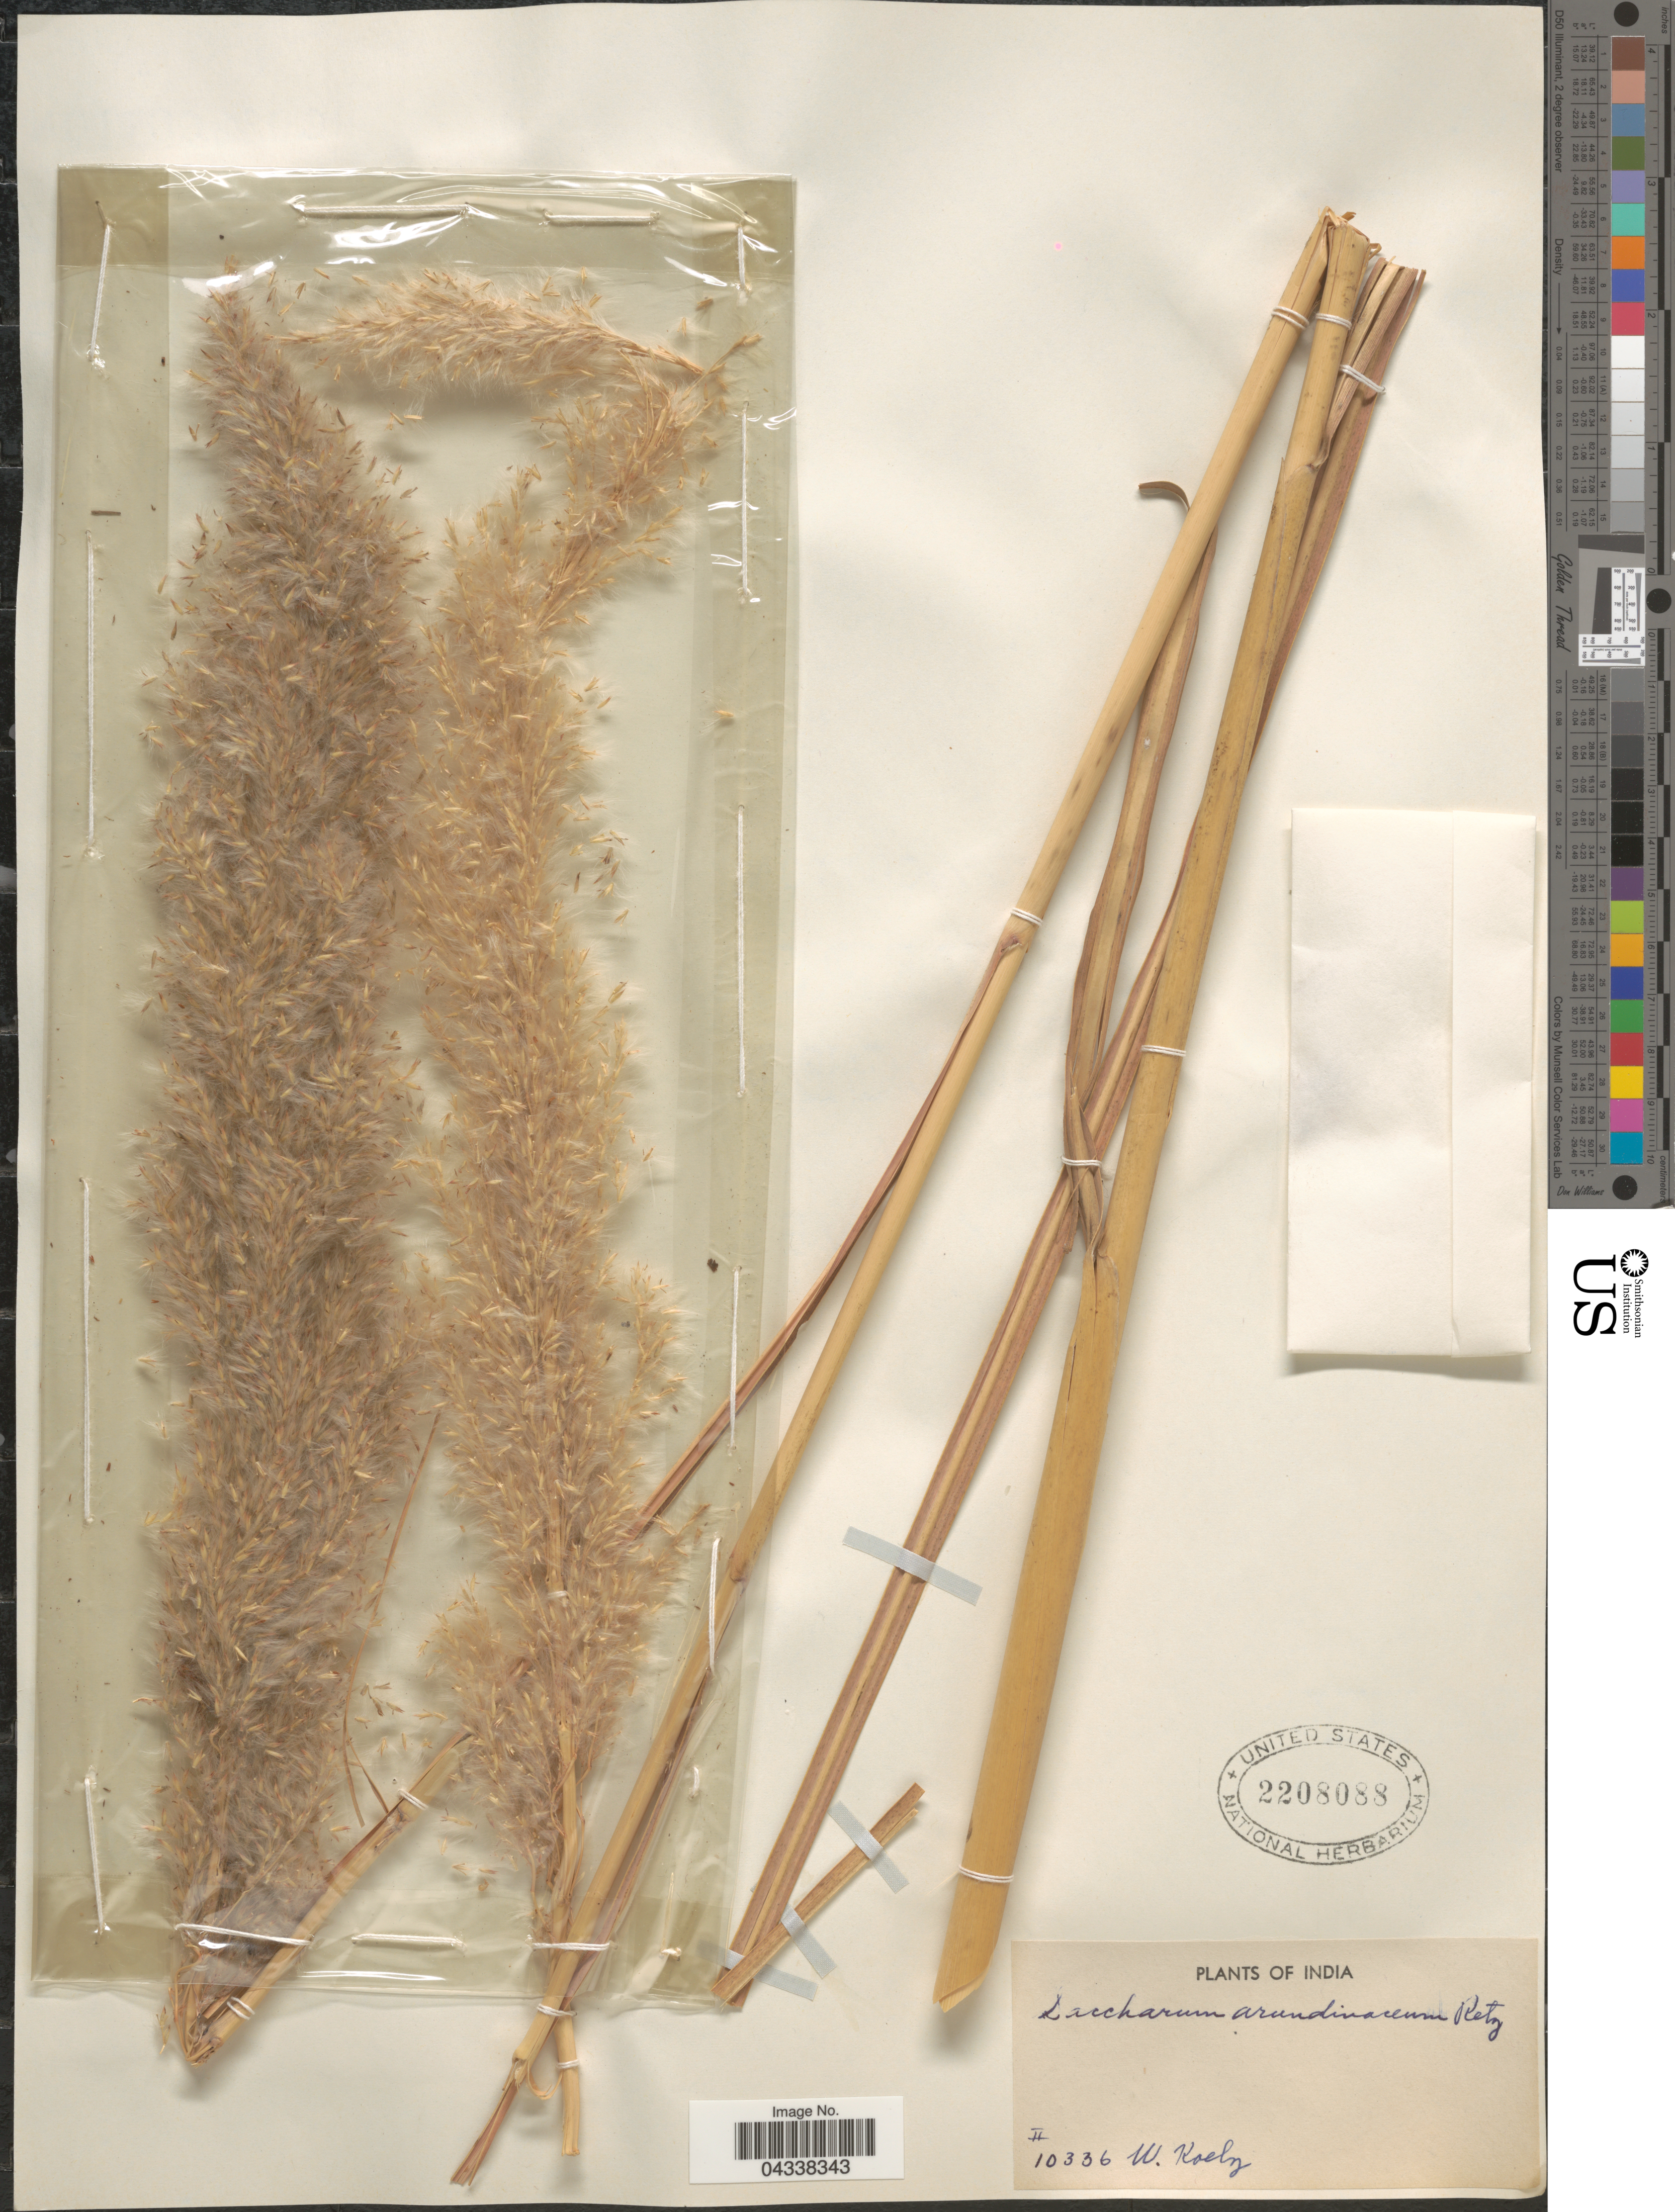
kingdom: Plantae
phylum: Tracheophyta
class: Liliopsida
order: Poales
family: Poaceae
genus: Tripidium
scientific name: Tripidium arundinaceum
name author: (Retz.) Welker et al.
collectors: W. Koelz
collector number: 10336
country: India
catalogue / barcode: US 2208088